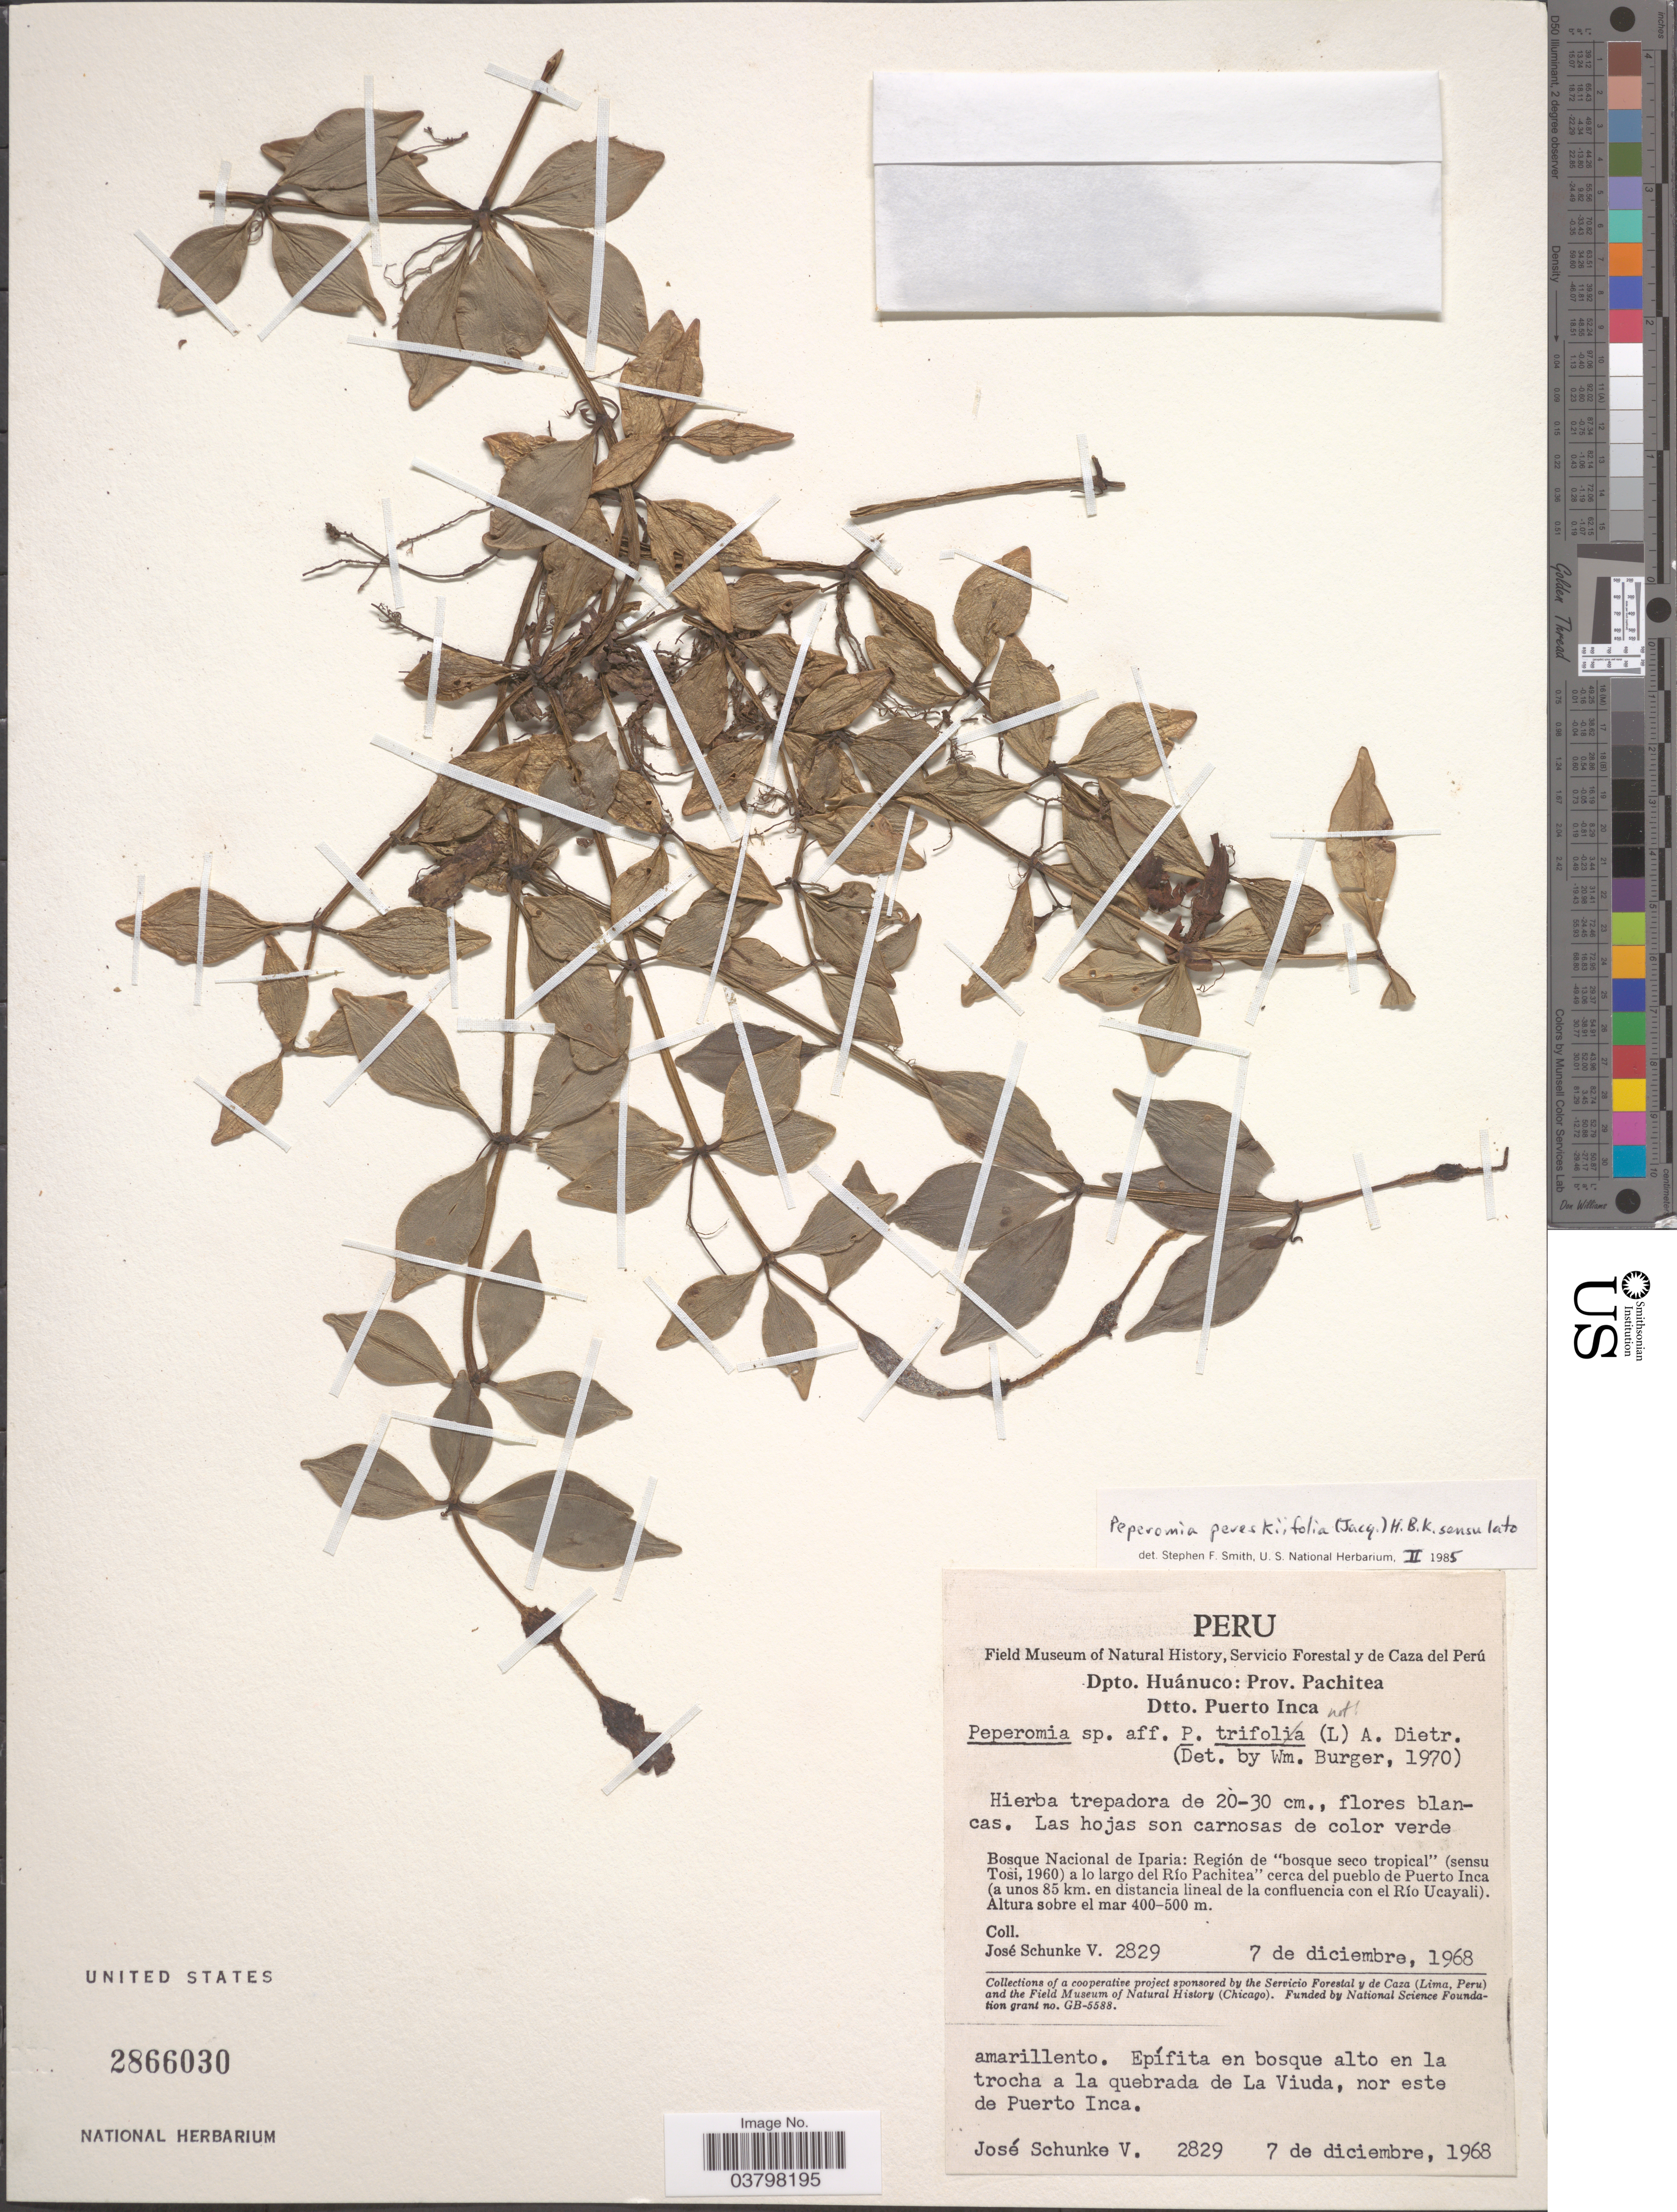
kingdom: Plantae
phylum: Tracheophyta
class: Magnoliopsida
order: Piperales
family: Piperaceae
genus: Peperomia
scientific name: Peperomia pereskiifolia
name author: (Jacq.) Kunth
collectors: J. Schunke Vigo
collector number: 2829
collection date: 1968-12-07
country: Peru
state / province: Huánuco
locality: Dpto. Huánuco: Prov. Pachitea. Dtto. Puerto Inca. Bosque Nacional de Iparia: Región de "bosque seco tropical" (sensu Tosi, 1960) a lo largo del Río Pachitea cerca del pueblo de Puerto Inca (a unos 85 km. en distancia lineal de la confluencia con el Río Ucayali). Epífita en bosque altto en la trocha a la quebrada de La Viuda, nor este de Puerto Inca.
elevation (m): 400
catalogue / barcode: US 2866030